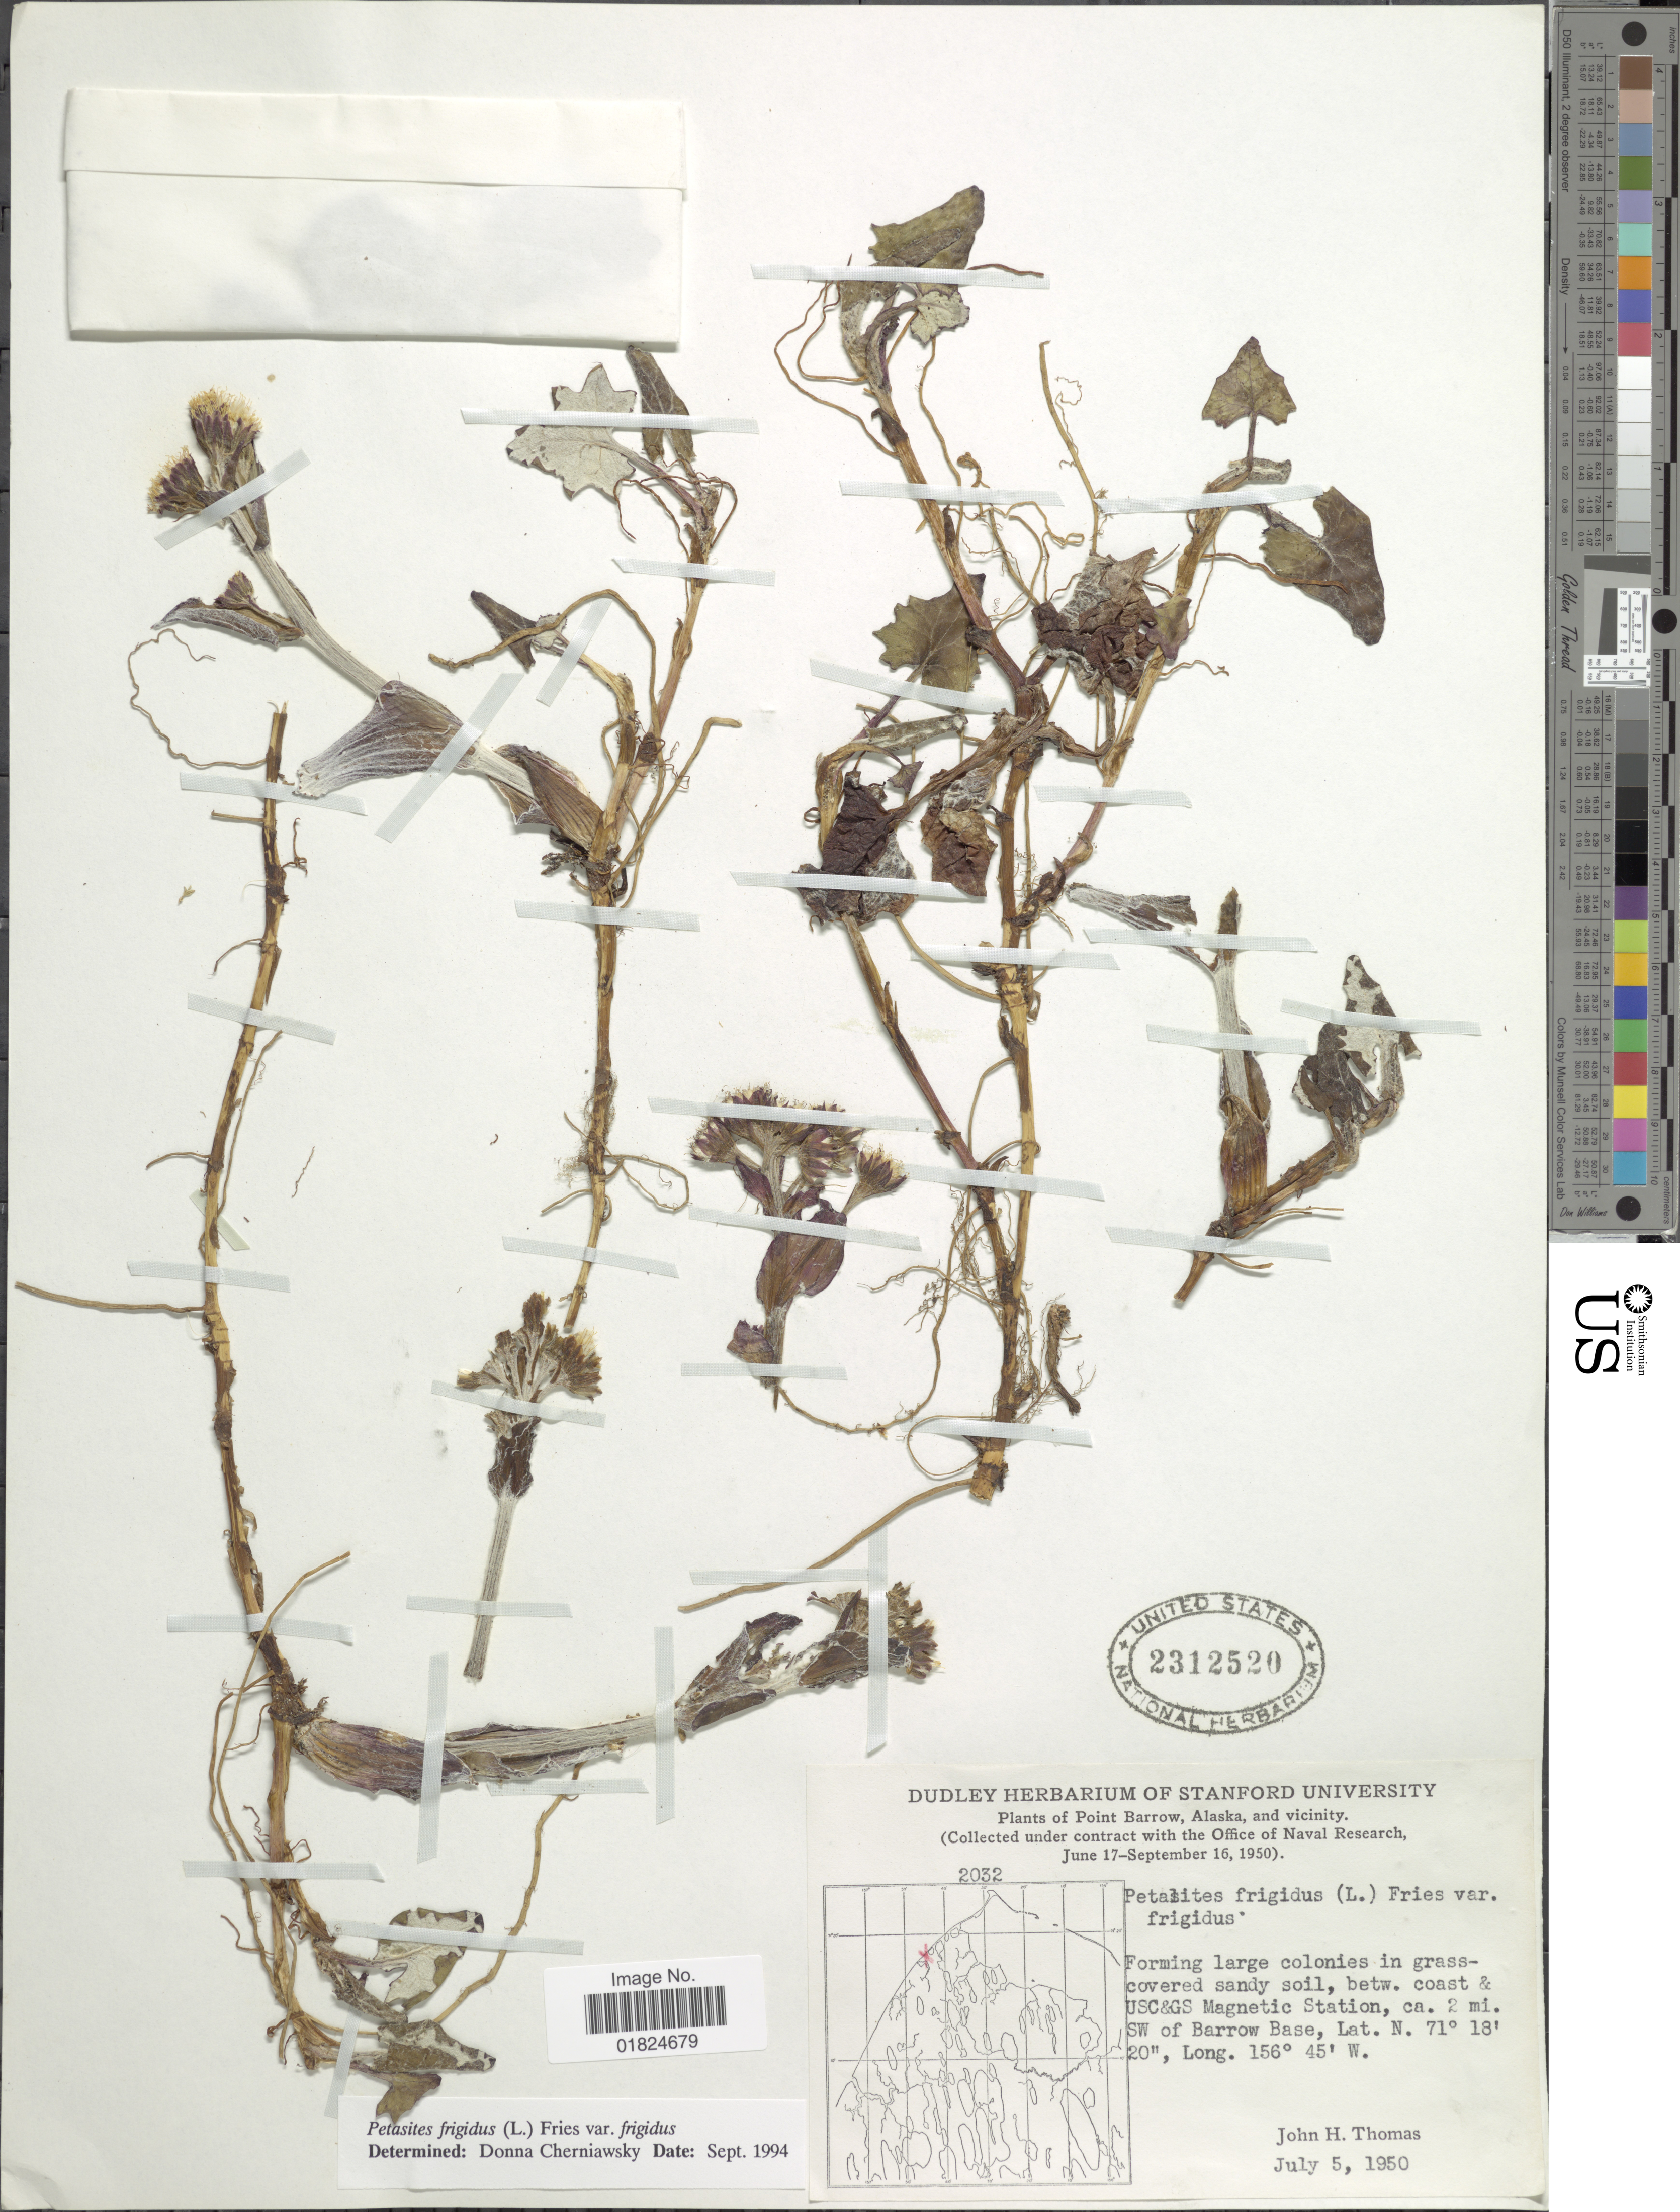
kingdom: Plantae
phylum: Tracheophyta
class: Magnoliopsida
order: Asterales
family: Asteraceae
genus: Petasites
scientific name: Petasites frigidus var. frigidus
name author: (L.) Fr.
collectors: J. H. Thomas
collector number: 2032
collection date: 1950-07-05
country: United States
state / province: Alaska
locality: Point Barrow, Alaska, and vicinity. Forming large colonies in grasscovered sandy soil, betw. coast & USC&GS Magnetic Station, ca. 2 mi. SW of Barrow Base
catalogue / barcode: US 2312520